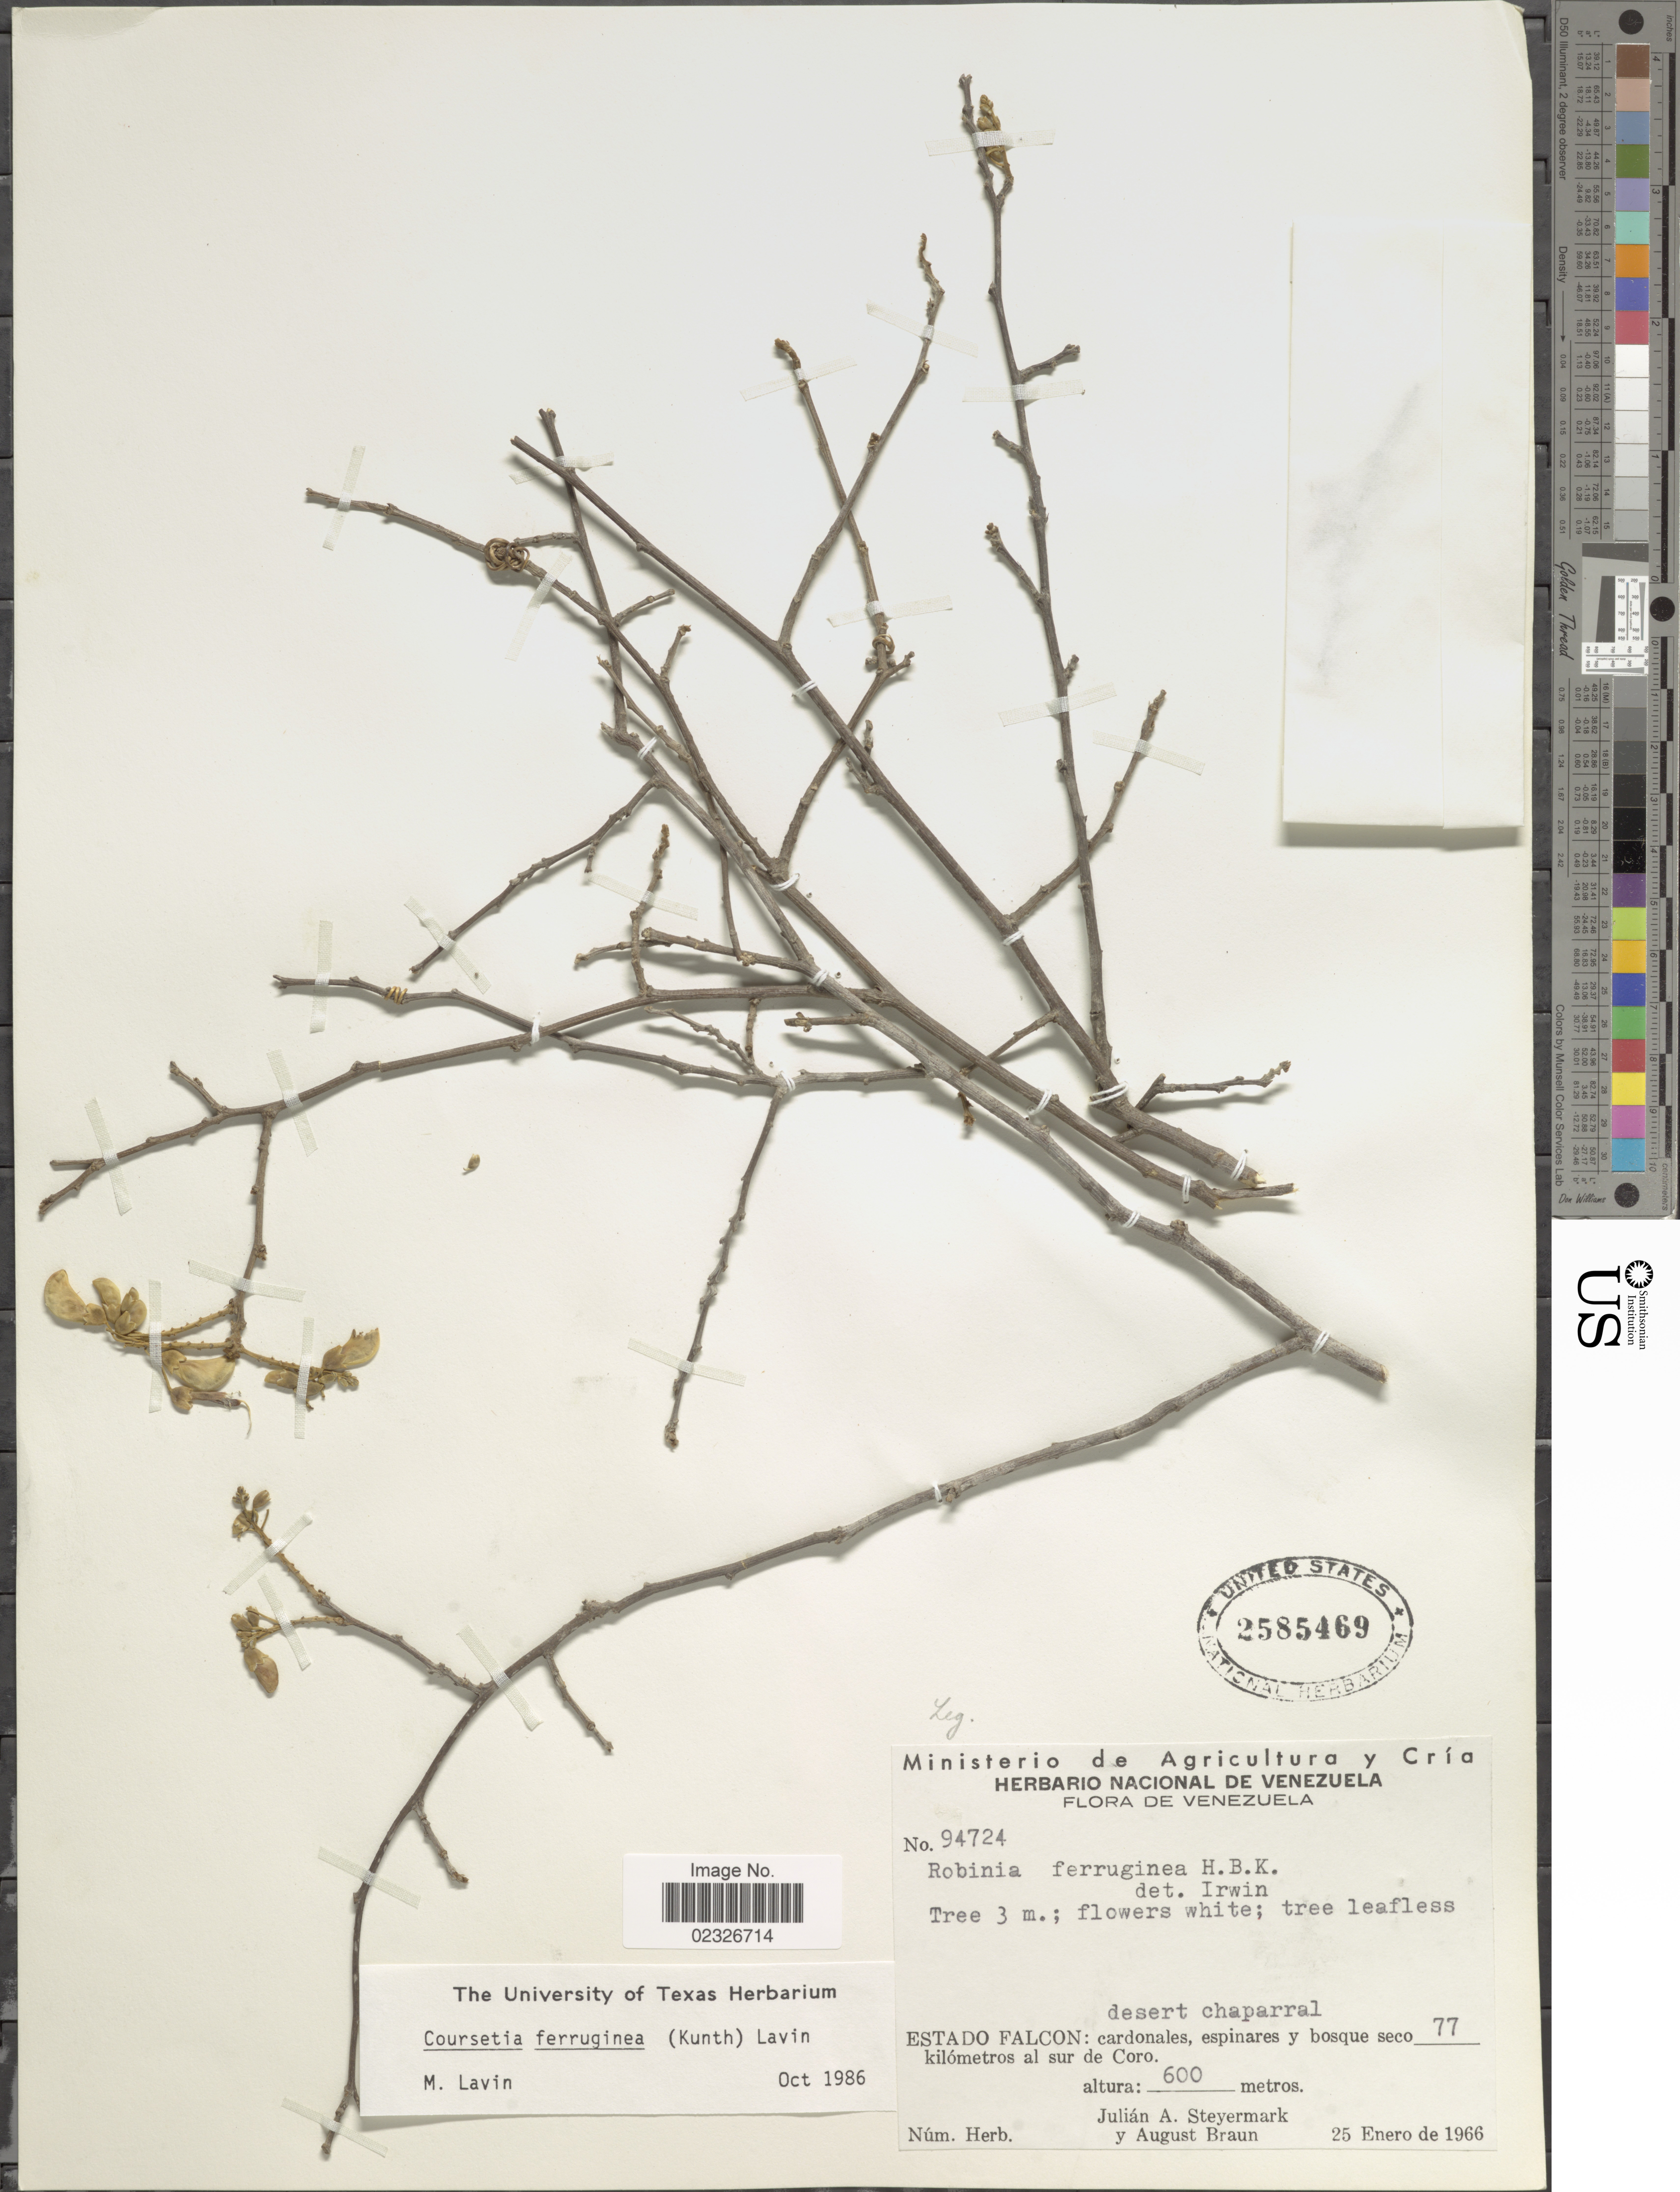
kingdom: Plantae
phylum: Tracheophyta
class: Magnoliopsida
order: Fabales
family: Fabaceae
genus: Coursetia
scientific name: Coursetia ferruginea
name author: (Kunth) Lavin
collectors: J. Steyermark & A. Braun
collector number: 94724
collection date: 1966-01-25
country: Venezuela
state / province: Falcón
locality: Estado Falcon: cardonales, espinares y bosque seco 77 kilómetros al sur de Coro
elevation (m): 600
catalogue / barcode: US 2585469